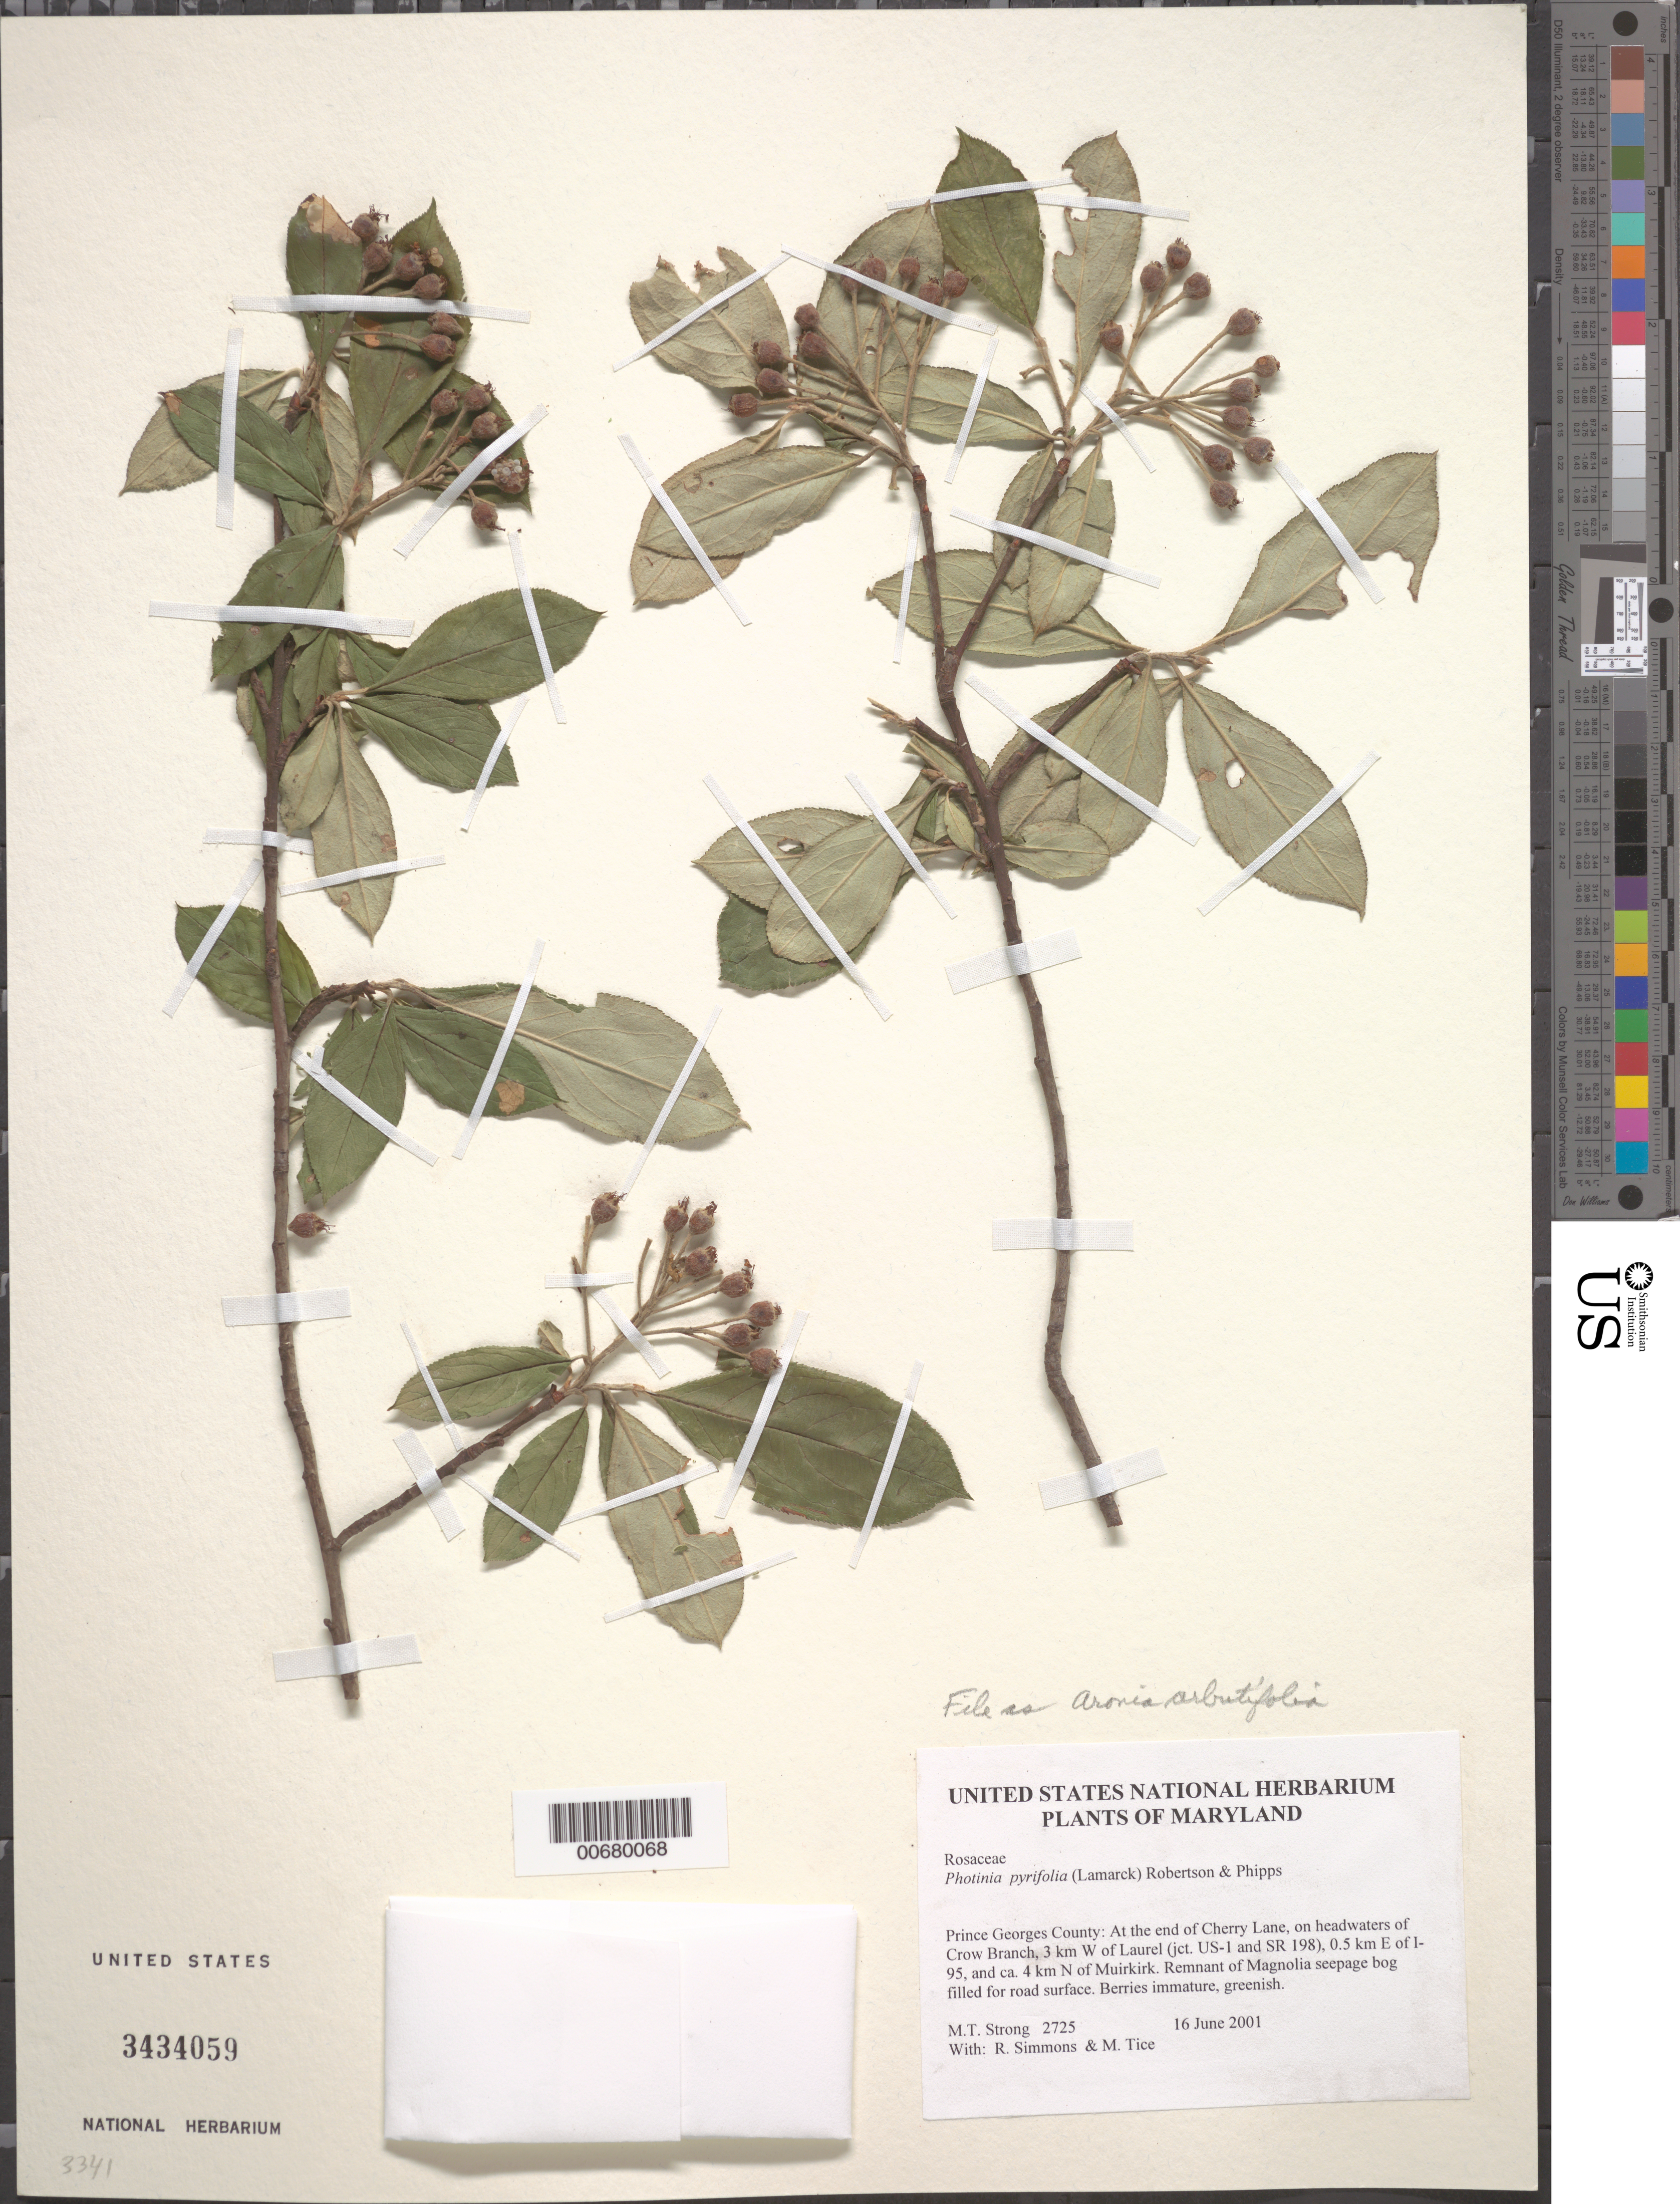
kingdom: Plantae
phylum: Tracheophyta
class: Magnoliopsida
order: Rosales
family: Rosaceae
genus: Aronia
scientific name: Aronia arbutifolia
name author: (L.) Pers.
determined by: Strong, M. T., (US), Smithsonian Institution - National Museum of Natural History (UNITED STATES)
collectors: M. T. Strong, R. Simmons & M. Tice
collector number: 2725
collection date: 2001-06-16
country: United States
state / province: Maryland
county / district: Prince George's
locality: Prince Georges County: At the end of Cherry Lane, on headwaters of Crow Branch, 3 km W of Laurel (jct. US-1 and SR 198), 0.5 km E of I-95, and ca. 4 km N of Muirkirk.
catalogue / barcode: US 3434059